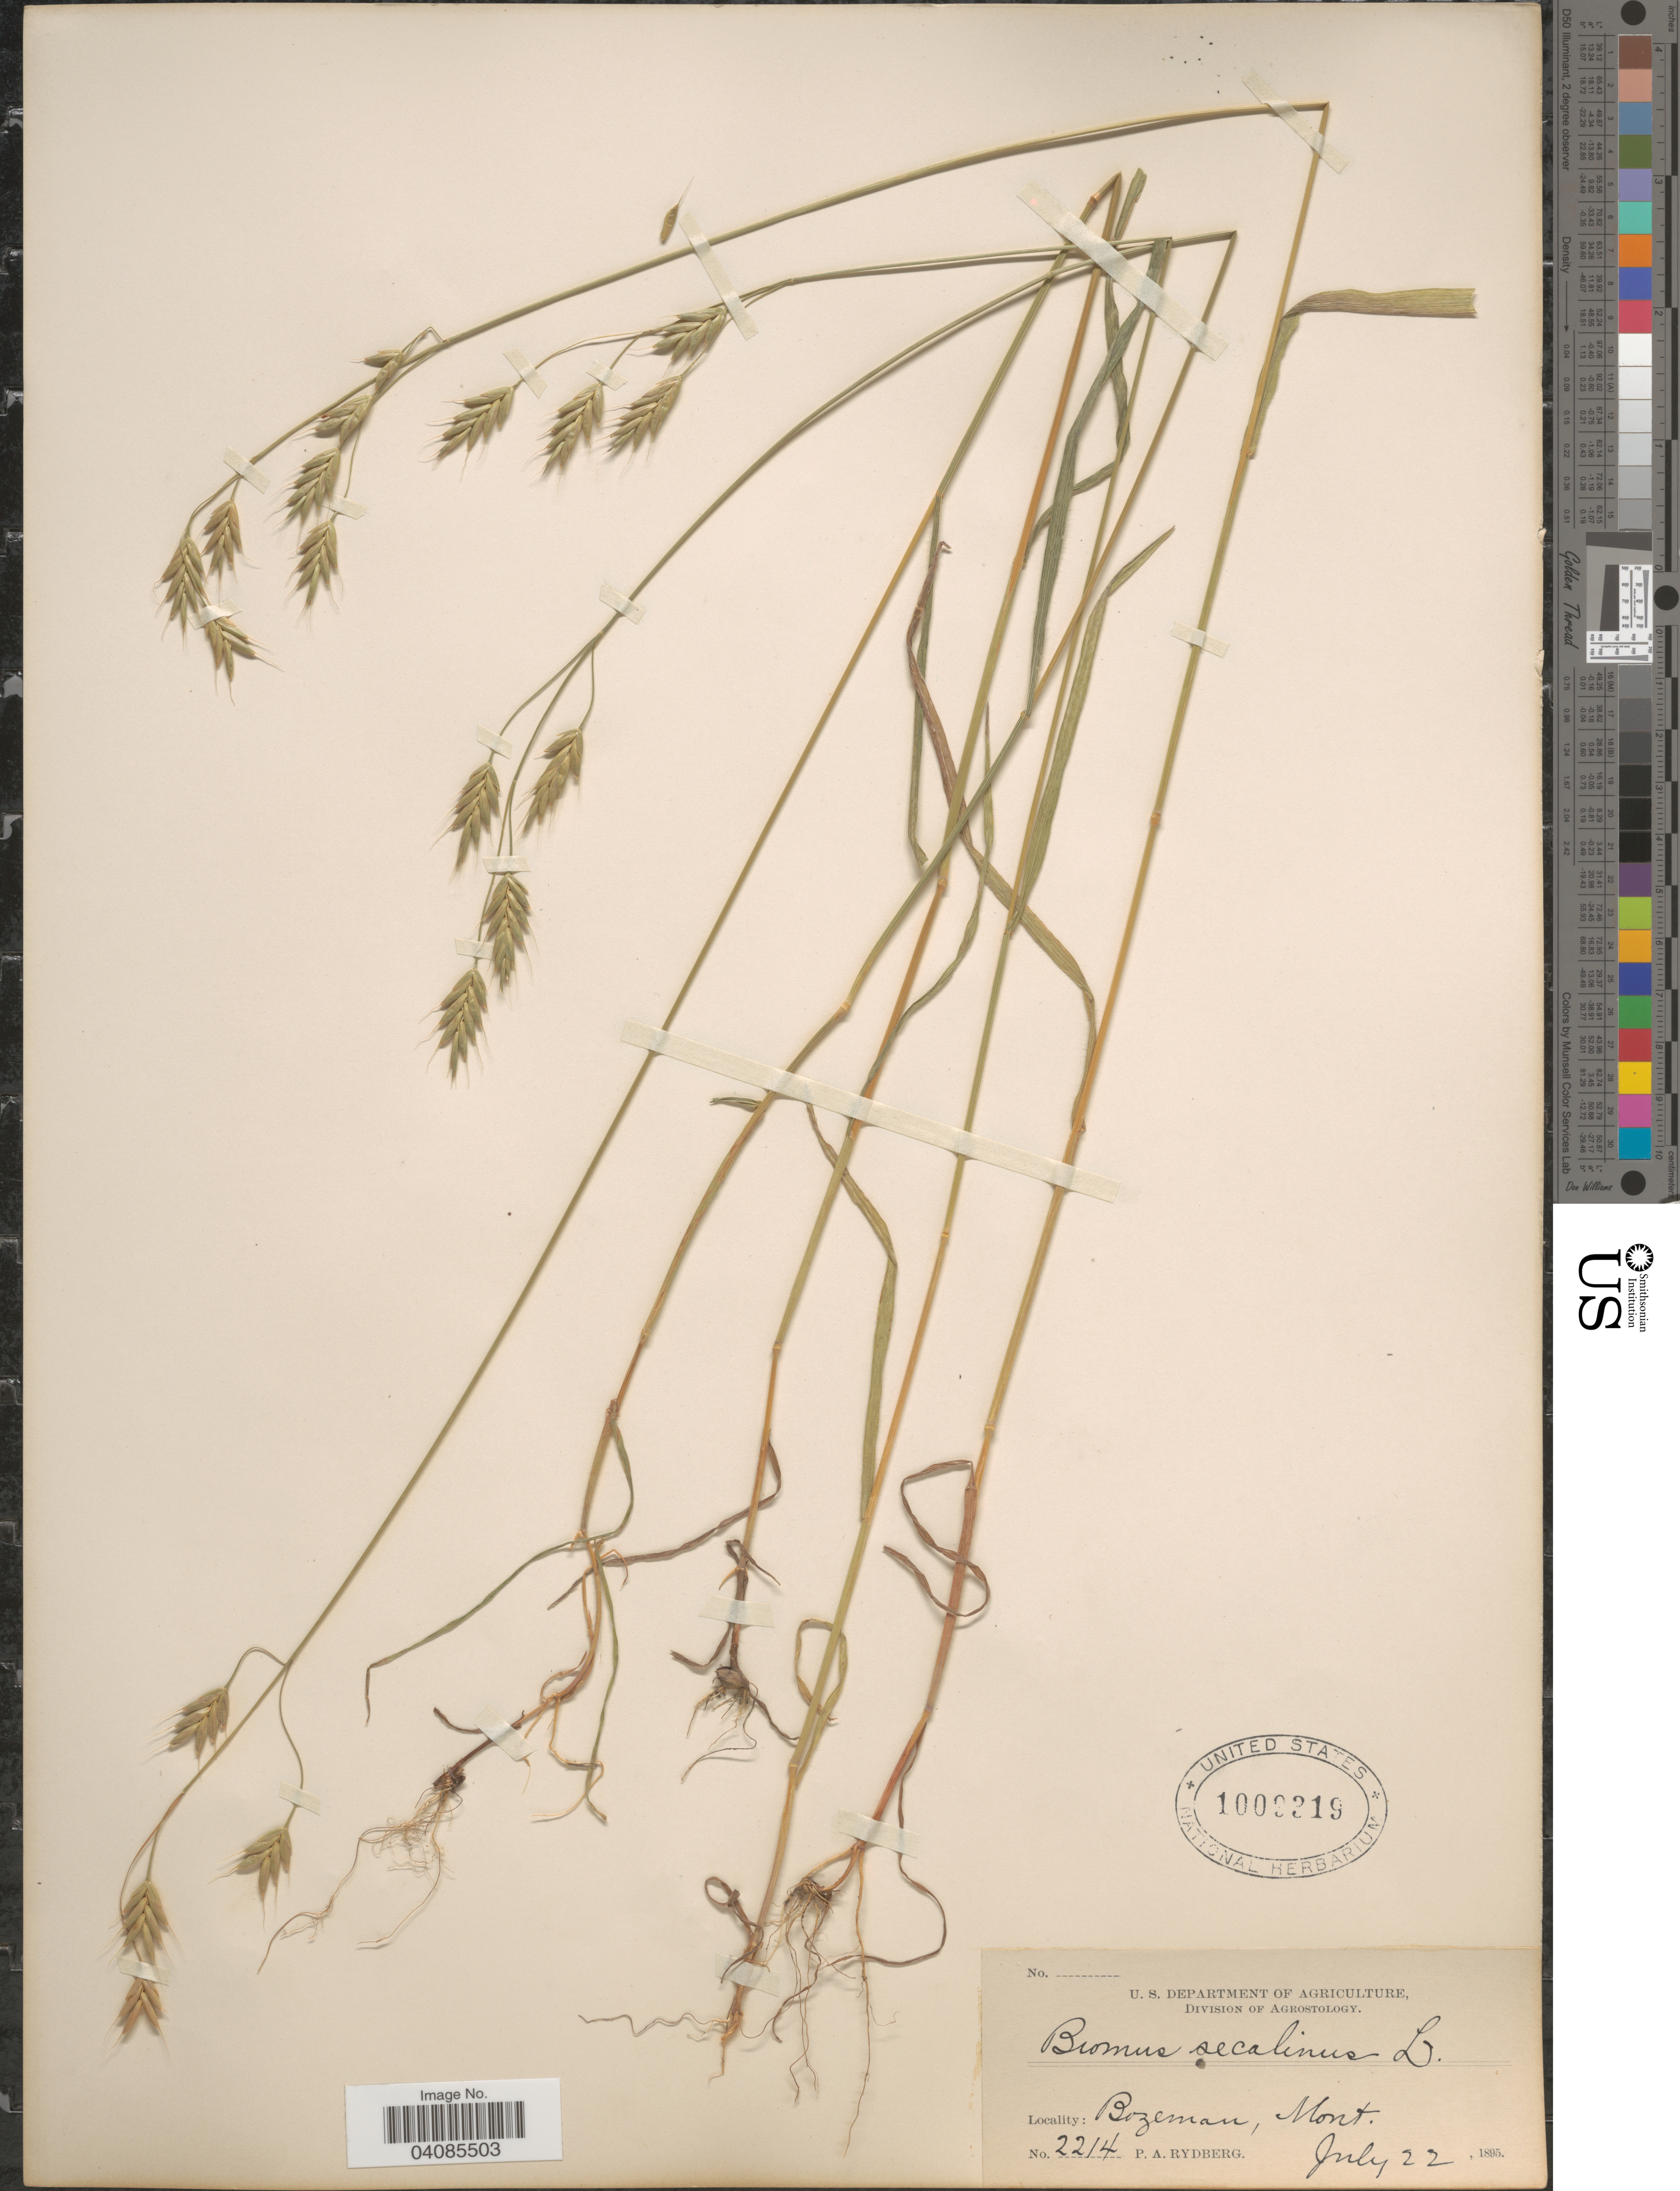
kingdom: Plantae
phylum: Tracheophyta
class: Liliopsida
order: Poales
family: Poaceae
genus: Bromus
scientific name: Bromus secalinus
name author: L.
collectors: P. A. Rydberg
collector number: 2214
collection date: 1895-07-22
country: United States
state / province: Montana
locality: Bozeman.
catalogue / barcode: US 1009319